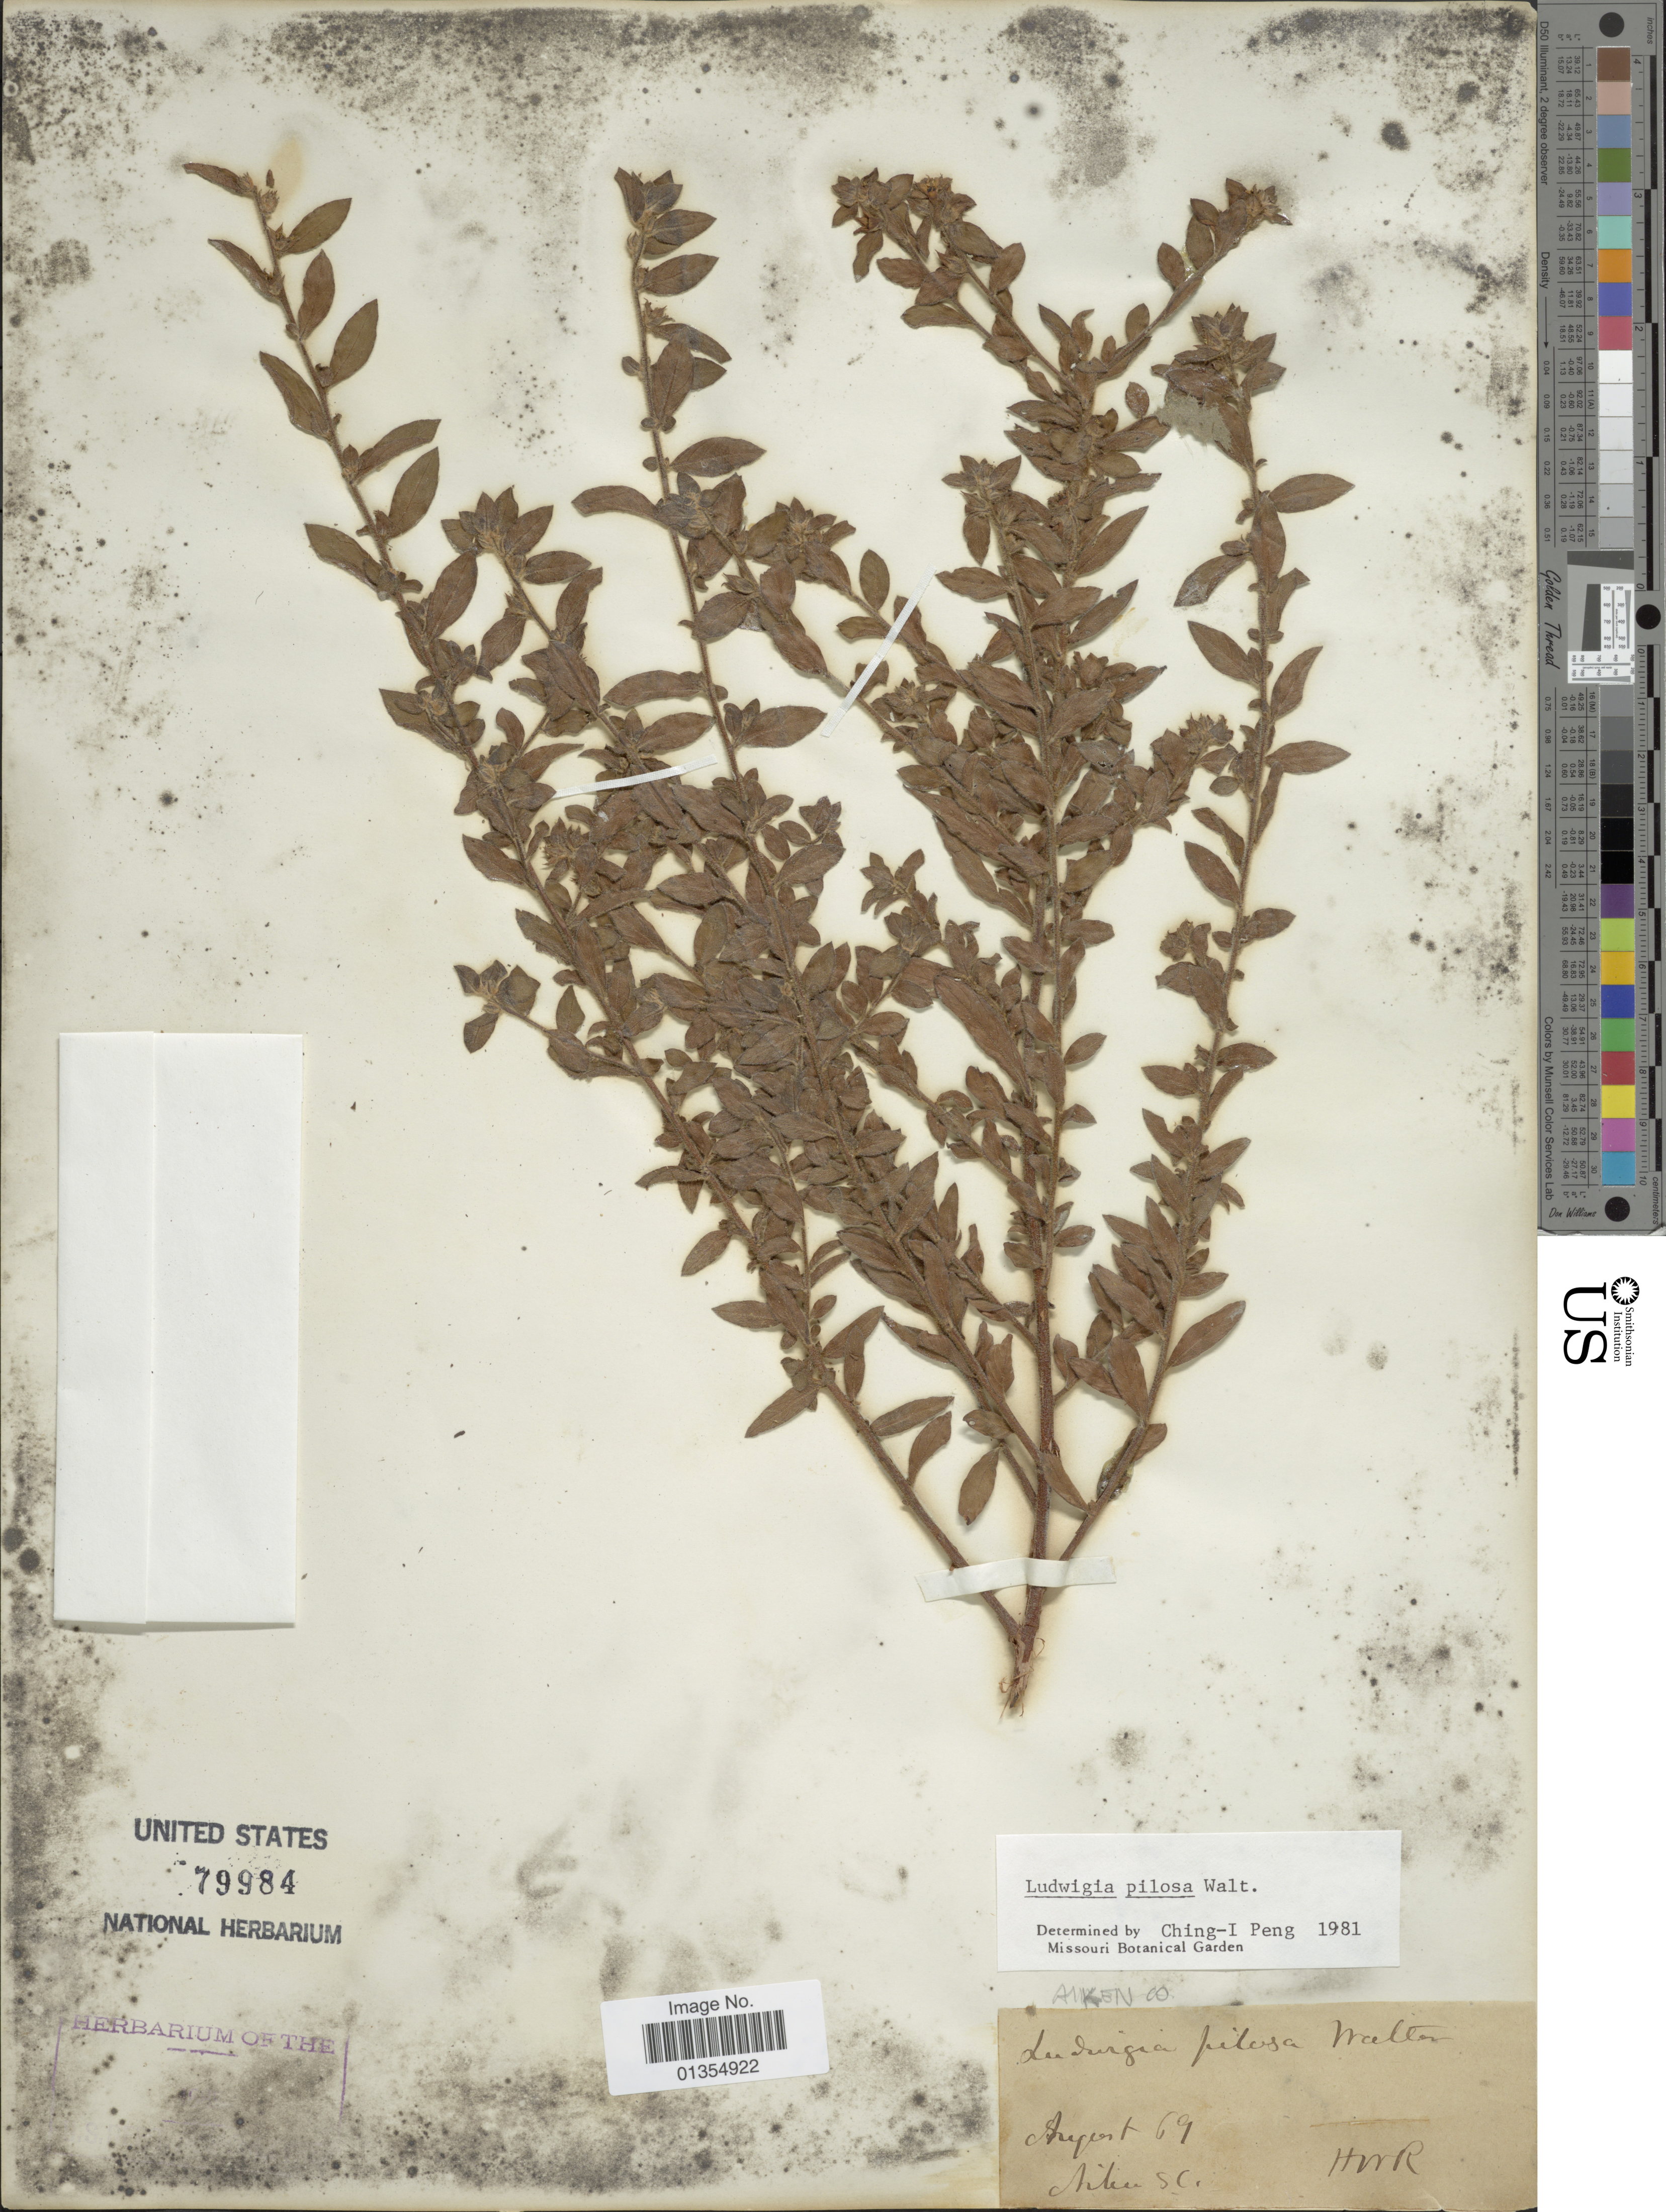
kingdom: Plantae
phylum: Tracheophyta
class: Magnoliopsida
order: Myrtales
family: Onagraceae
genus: Ludwigia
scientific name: Ludwigia pilosa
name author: Walter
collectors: H. W. R.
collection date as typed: Transcribed d/m/y: /8/69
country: United States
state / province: South Carolina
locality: Aiken S.C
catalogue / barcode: US 79984